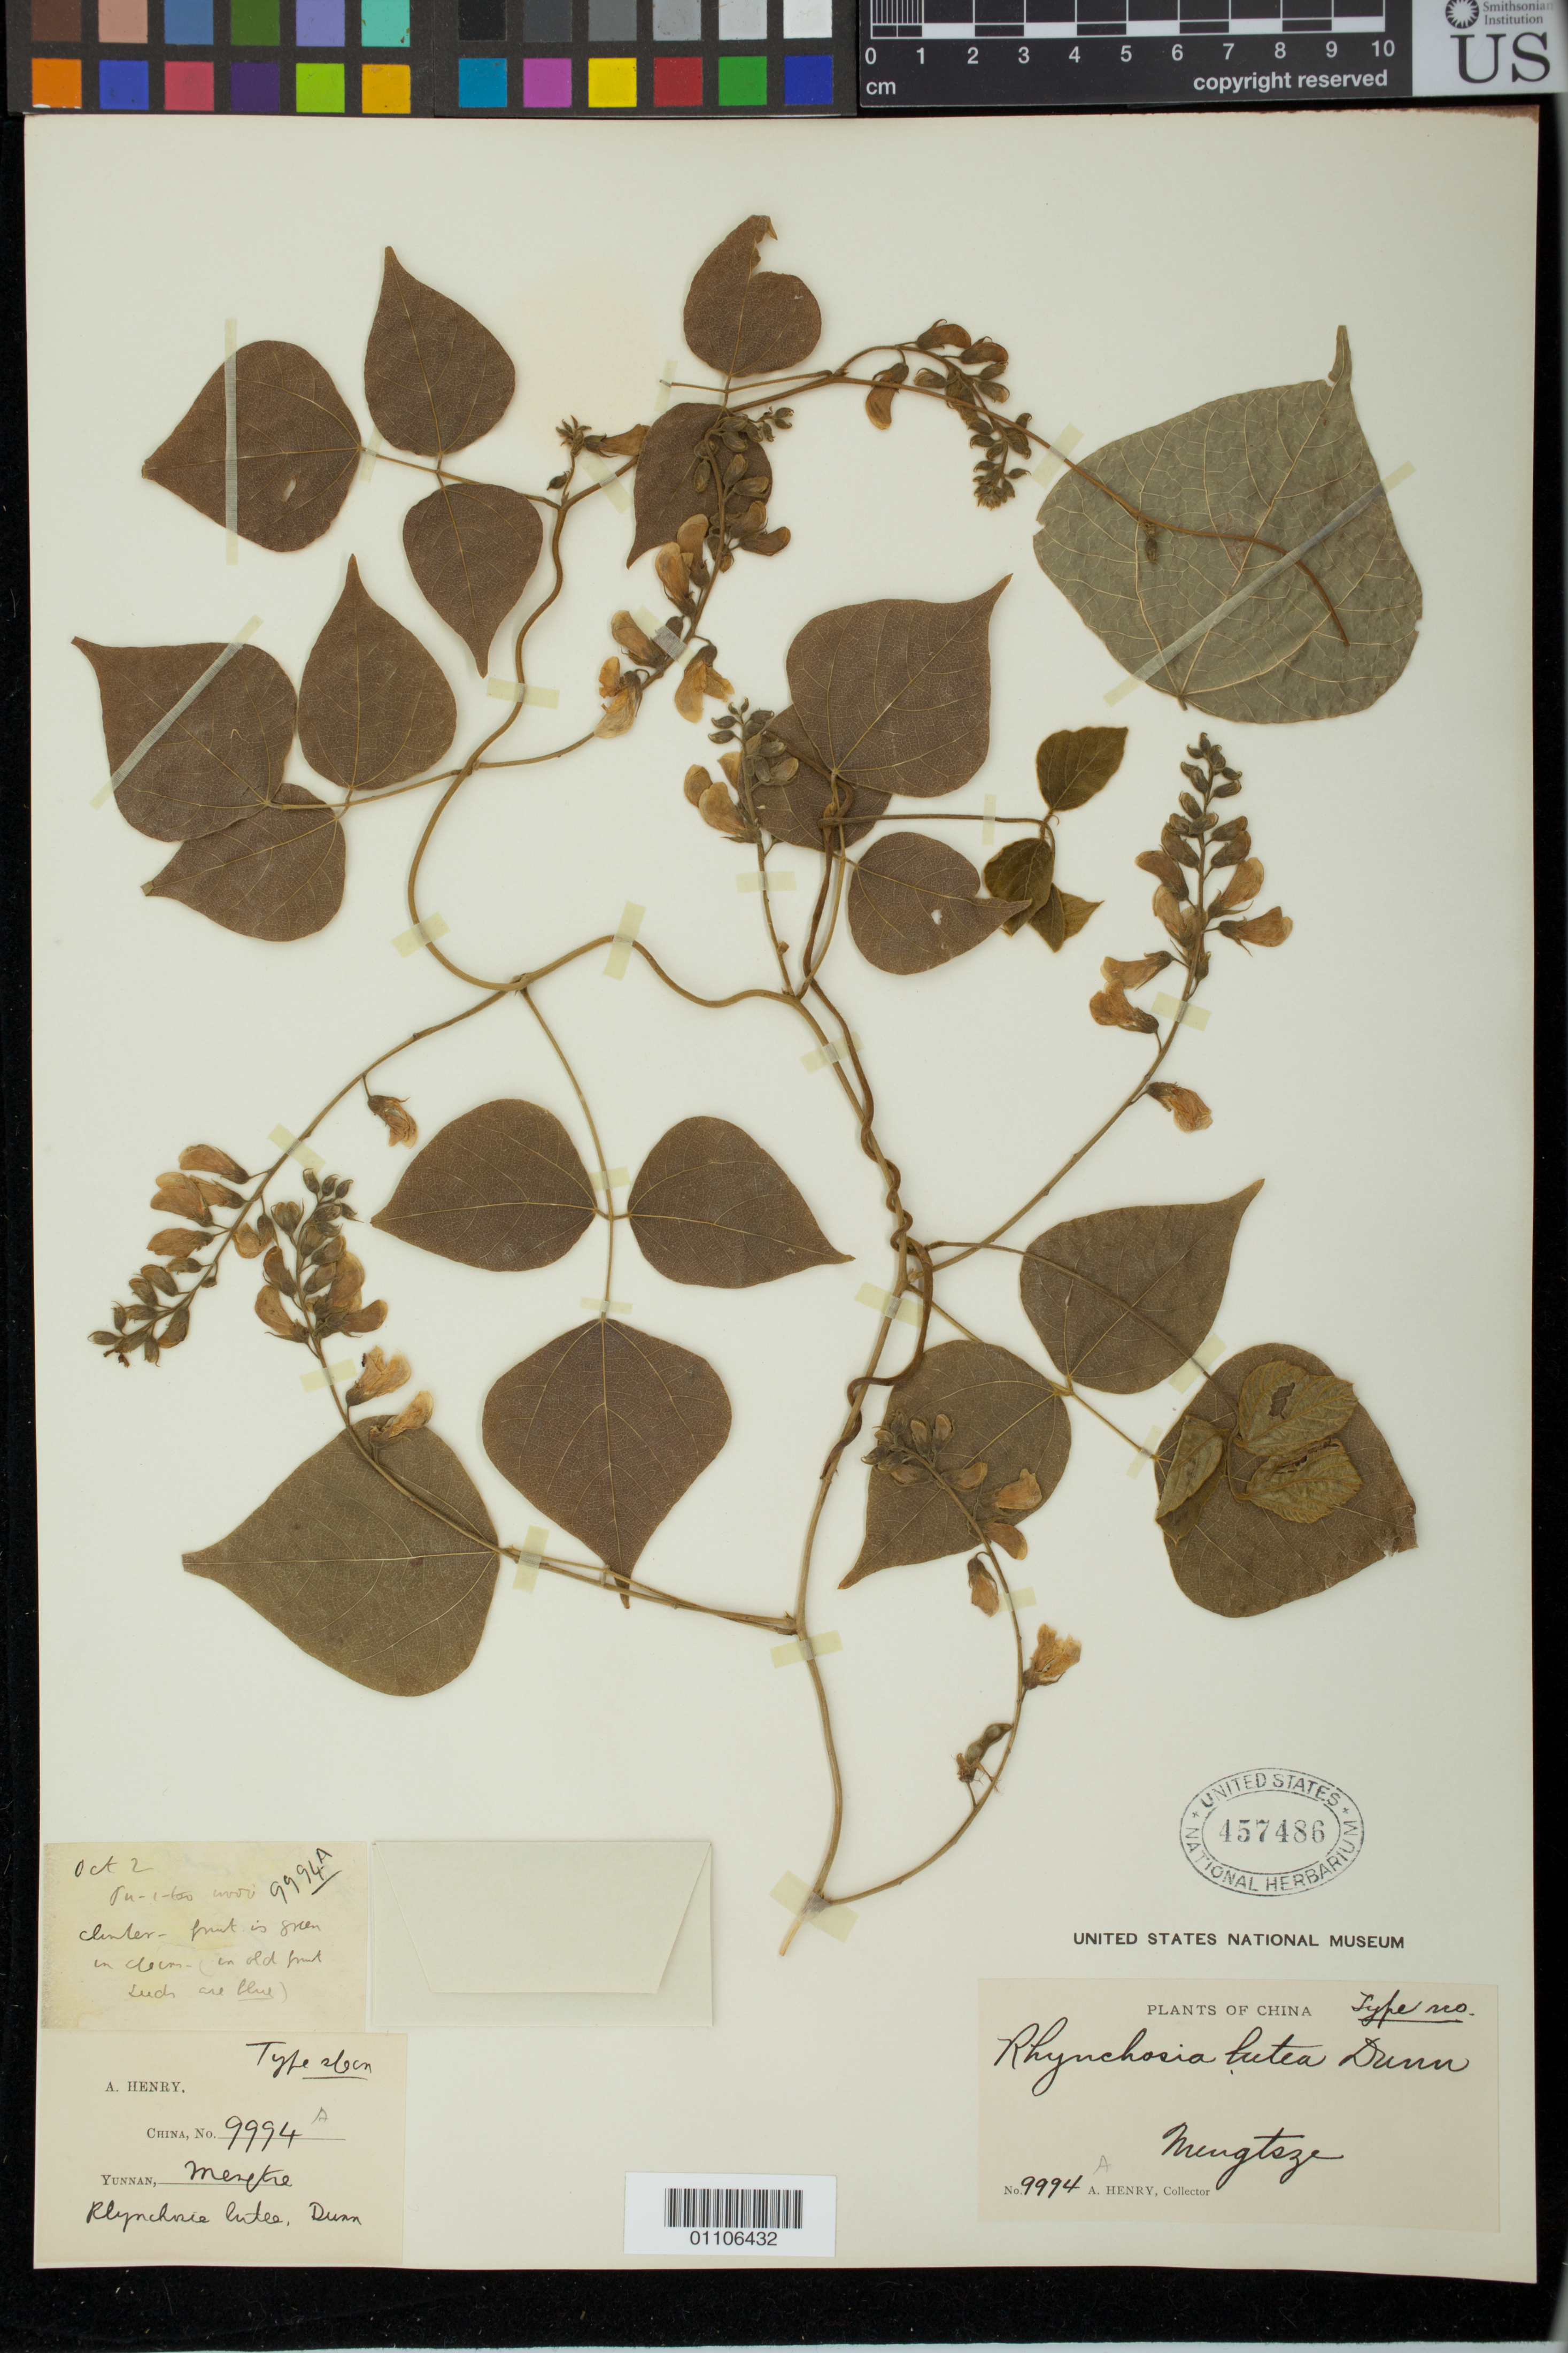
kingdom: Plantae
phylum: Tracheophyta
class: Magnoliopsida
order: Fabales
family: Fabaceae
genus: Rhynchosia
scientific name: Rhynchosia lutea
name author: Dunn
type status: Possible Type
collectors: A. Henry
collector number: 9994 A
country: China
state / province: Yunnan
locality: Mengtze [Meng-tsze]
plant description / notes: Possibly original material, but dubiously a type. Protologue cites Henry 9105 A & 9994 but not 9994 A.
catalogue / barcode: US 457486